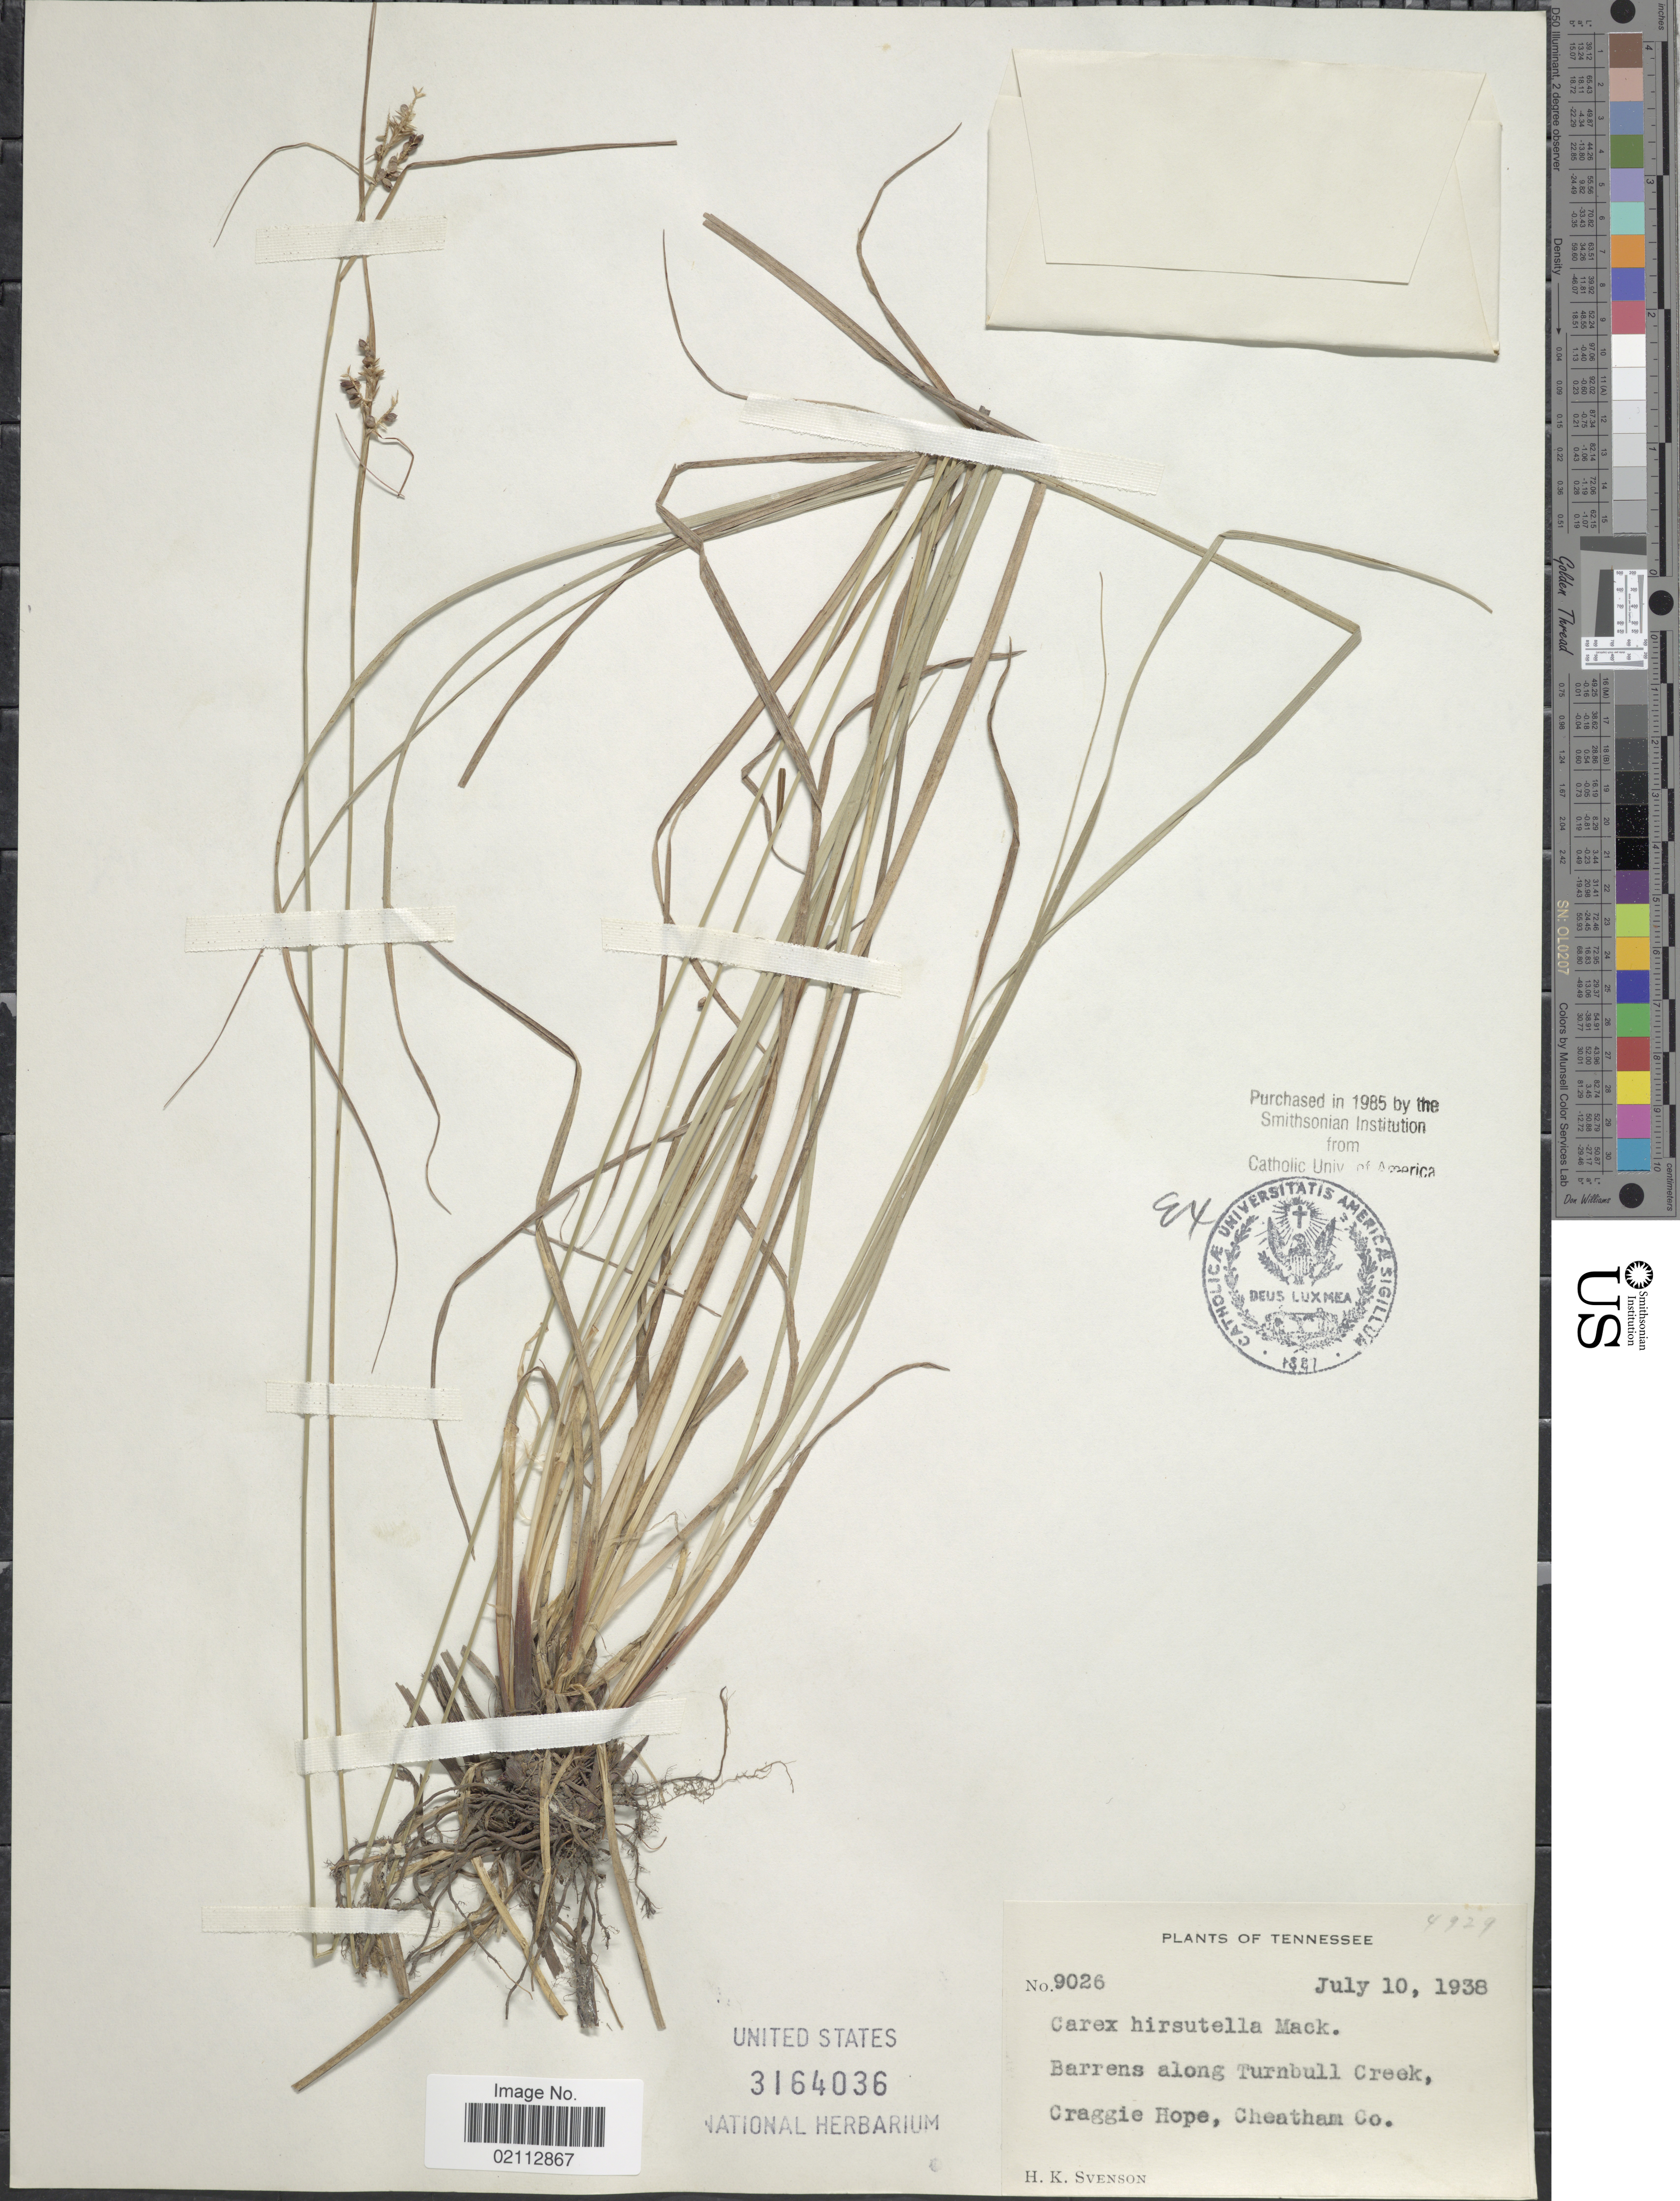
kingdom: Plantae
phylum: Tracheophyta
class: Liliopsida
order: Poales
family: Cyperaceae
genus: Carex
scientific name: Carex hirsutella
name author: Mack.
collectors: H. K. Svenson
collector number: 9026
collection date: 1938-07-10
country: United States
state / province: Tennessee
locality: Barrens along Turnbull Creek, Craggie Hope, Cheatham Co.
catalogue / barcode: US 3164036